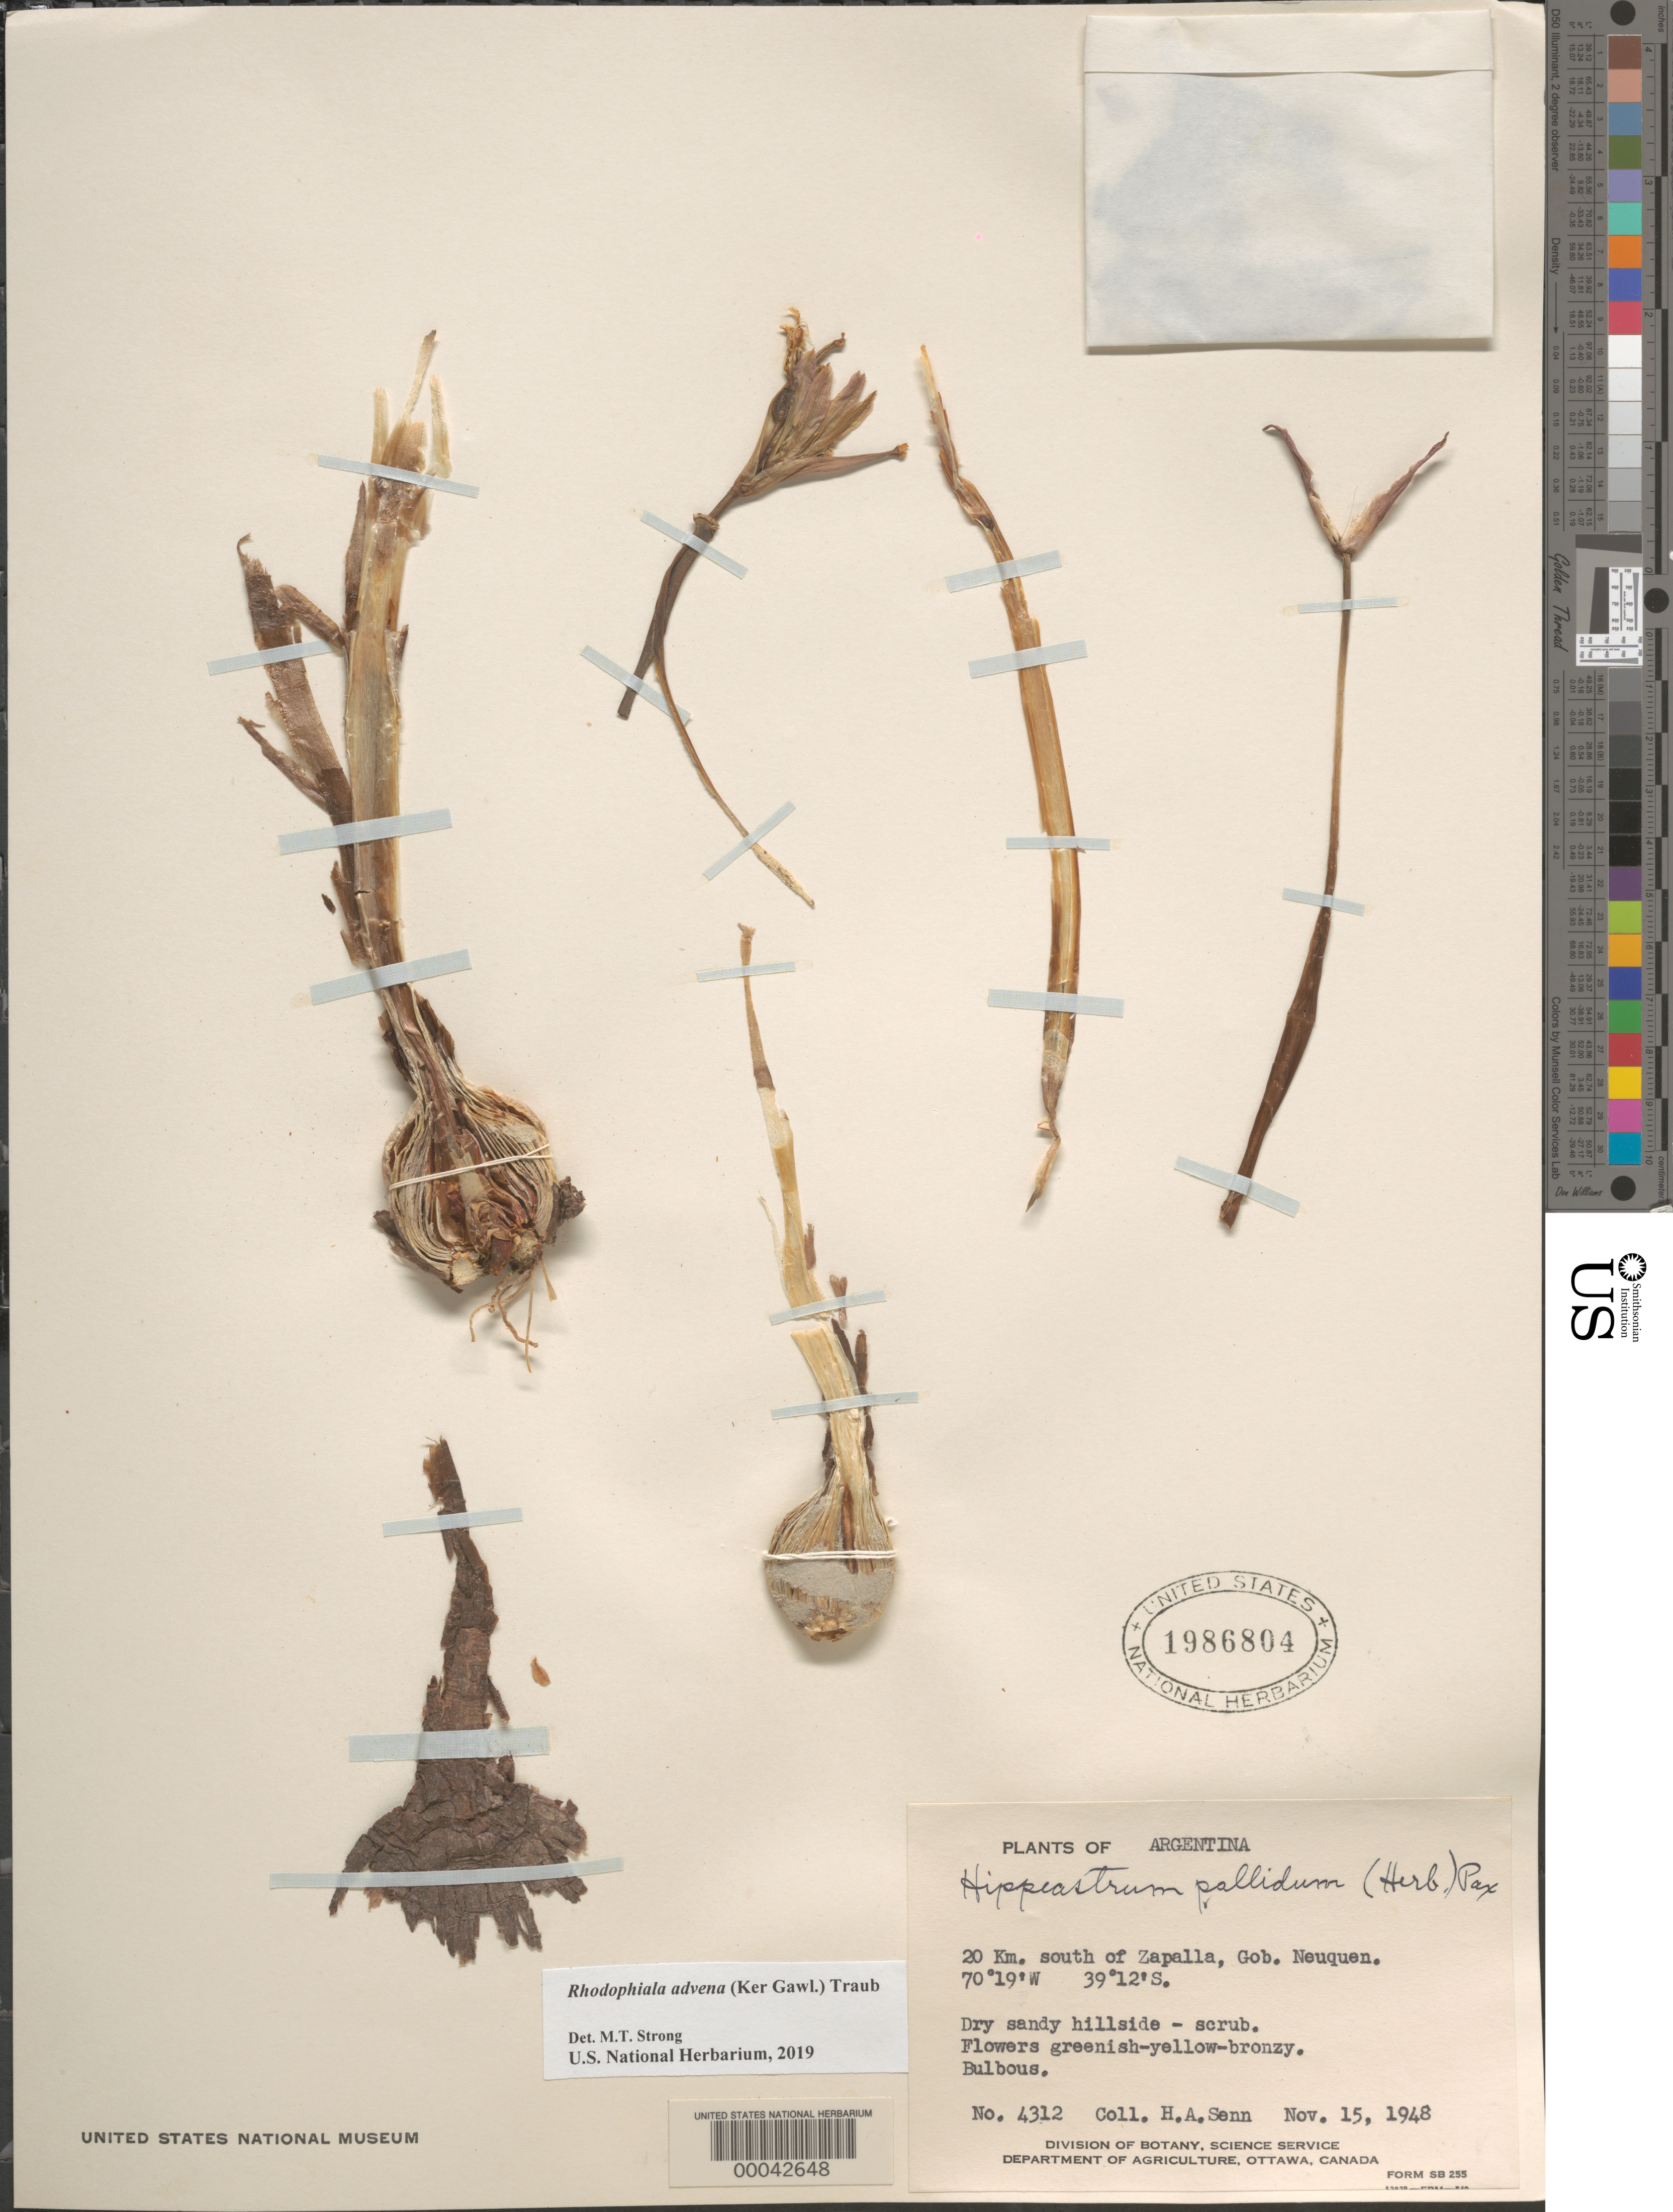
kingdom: Plantae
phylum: Tracheophyta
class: Liliopsida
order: Asparagales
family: Amaryllidaceae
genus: Rhodophiala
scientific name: Rhodophiala advena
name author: (Ker Gawl.) Traub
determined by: Strong, Mark T., (BOT), Smithsonian Institution - National Museum of Natural History (UNITED STATES)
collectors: H. A. Senn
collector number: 4312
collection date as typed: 15 Nov 1948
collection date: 1948-11-15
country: Bolivia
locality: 20 km S of Zapalla, Gob. Neuquen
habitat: Dry sandy hillside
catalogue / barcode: US 1986804